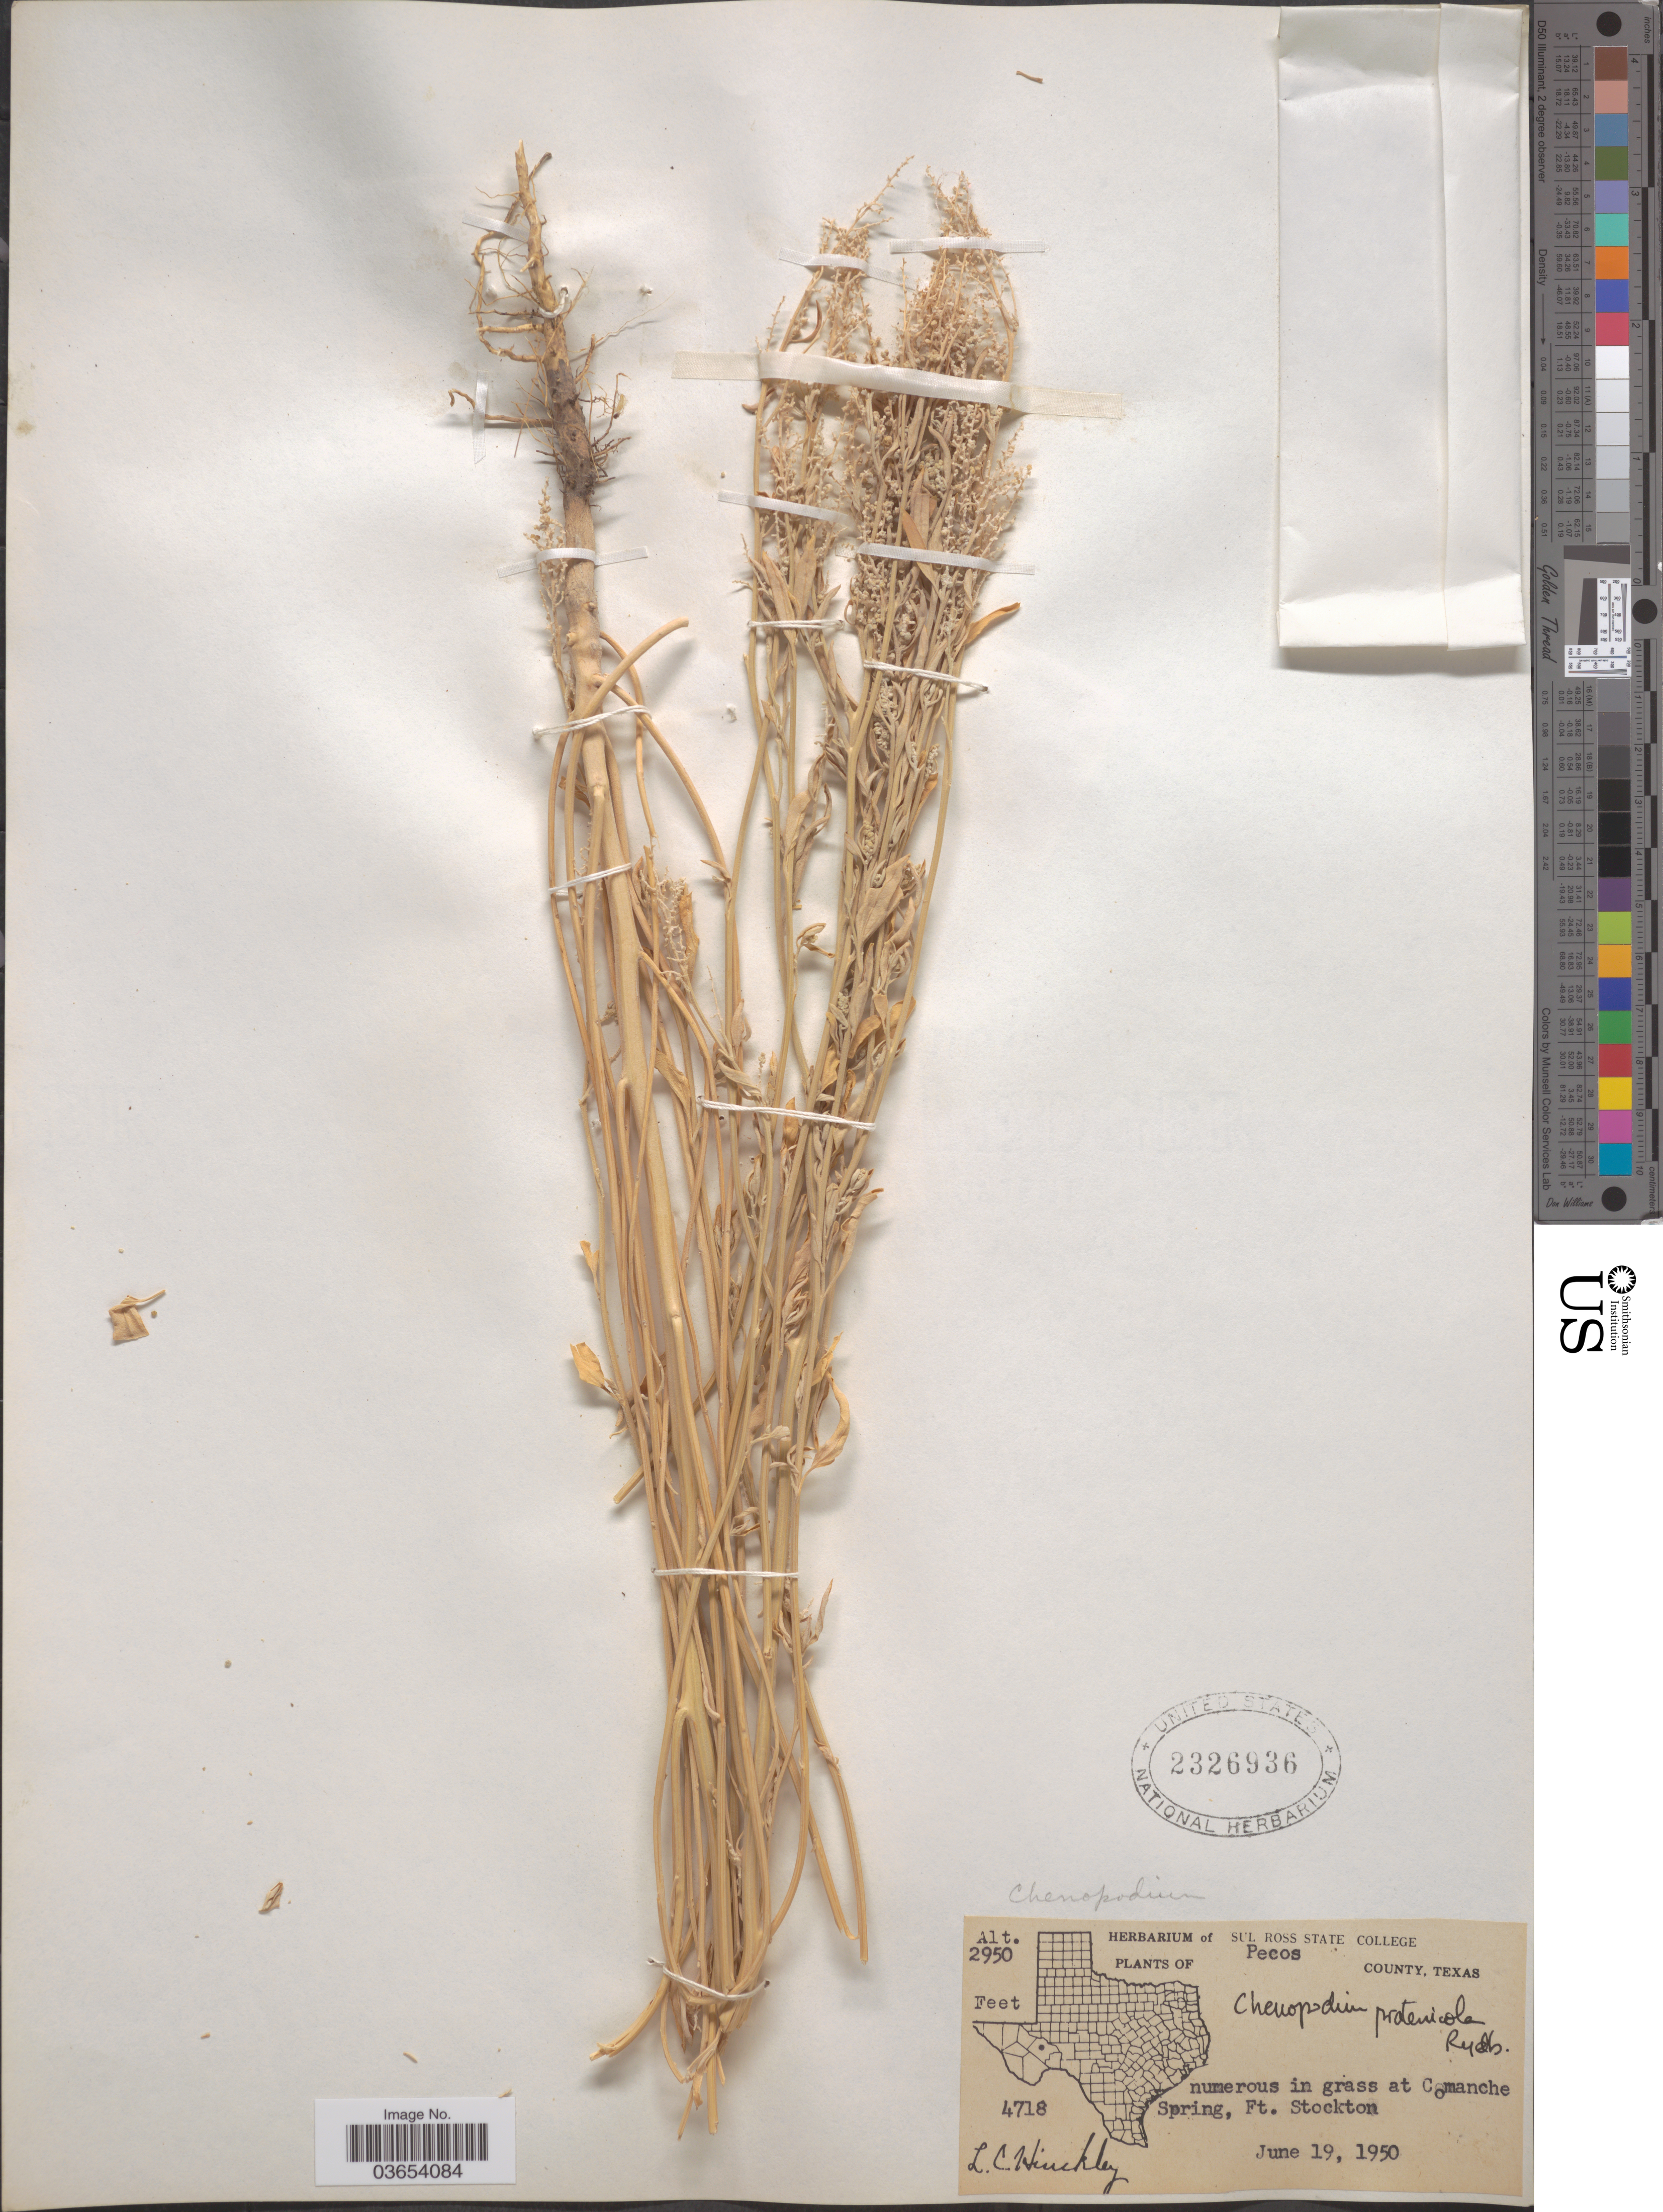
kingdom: Plantae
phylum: Tracheophyta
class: Magnoliopsida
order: Caryophyllales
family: Amaranthaceae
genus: Chenopodium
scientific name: Chenopodium sp.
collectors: L. Hinckley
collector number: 4718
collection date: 1950-06-19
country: United States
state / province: Texas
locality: Pecos County. Numerous in grass at Comanche Spring, Ft. Stockton.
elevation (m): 899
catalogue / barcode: US 2326936